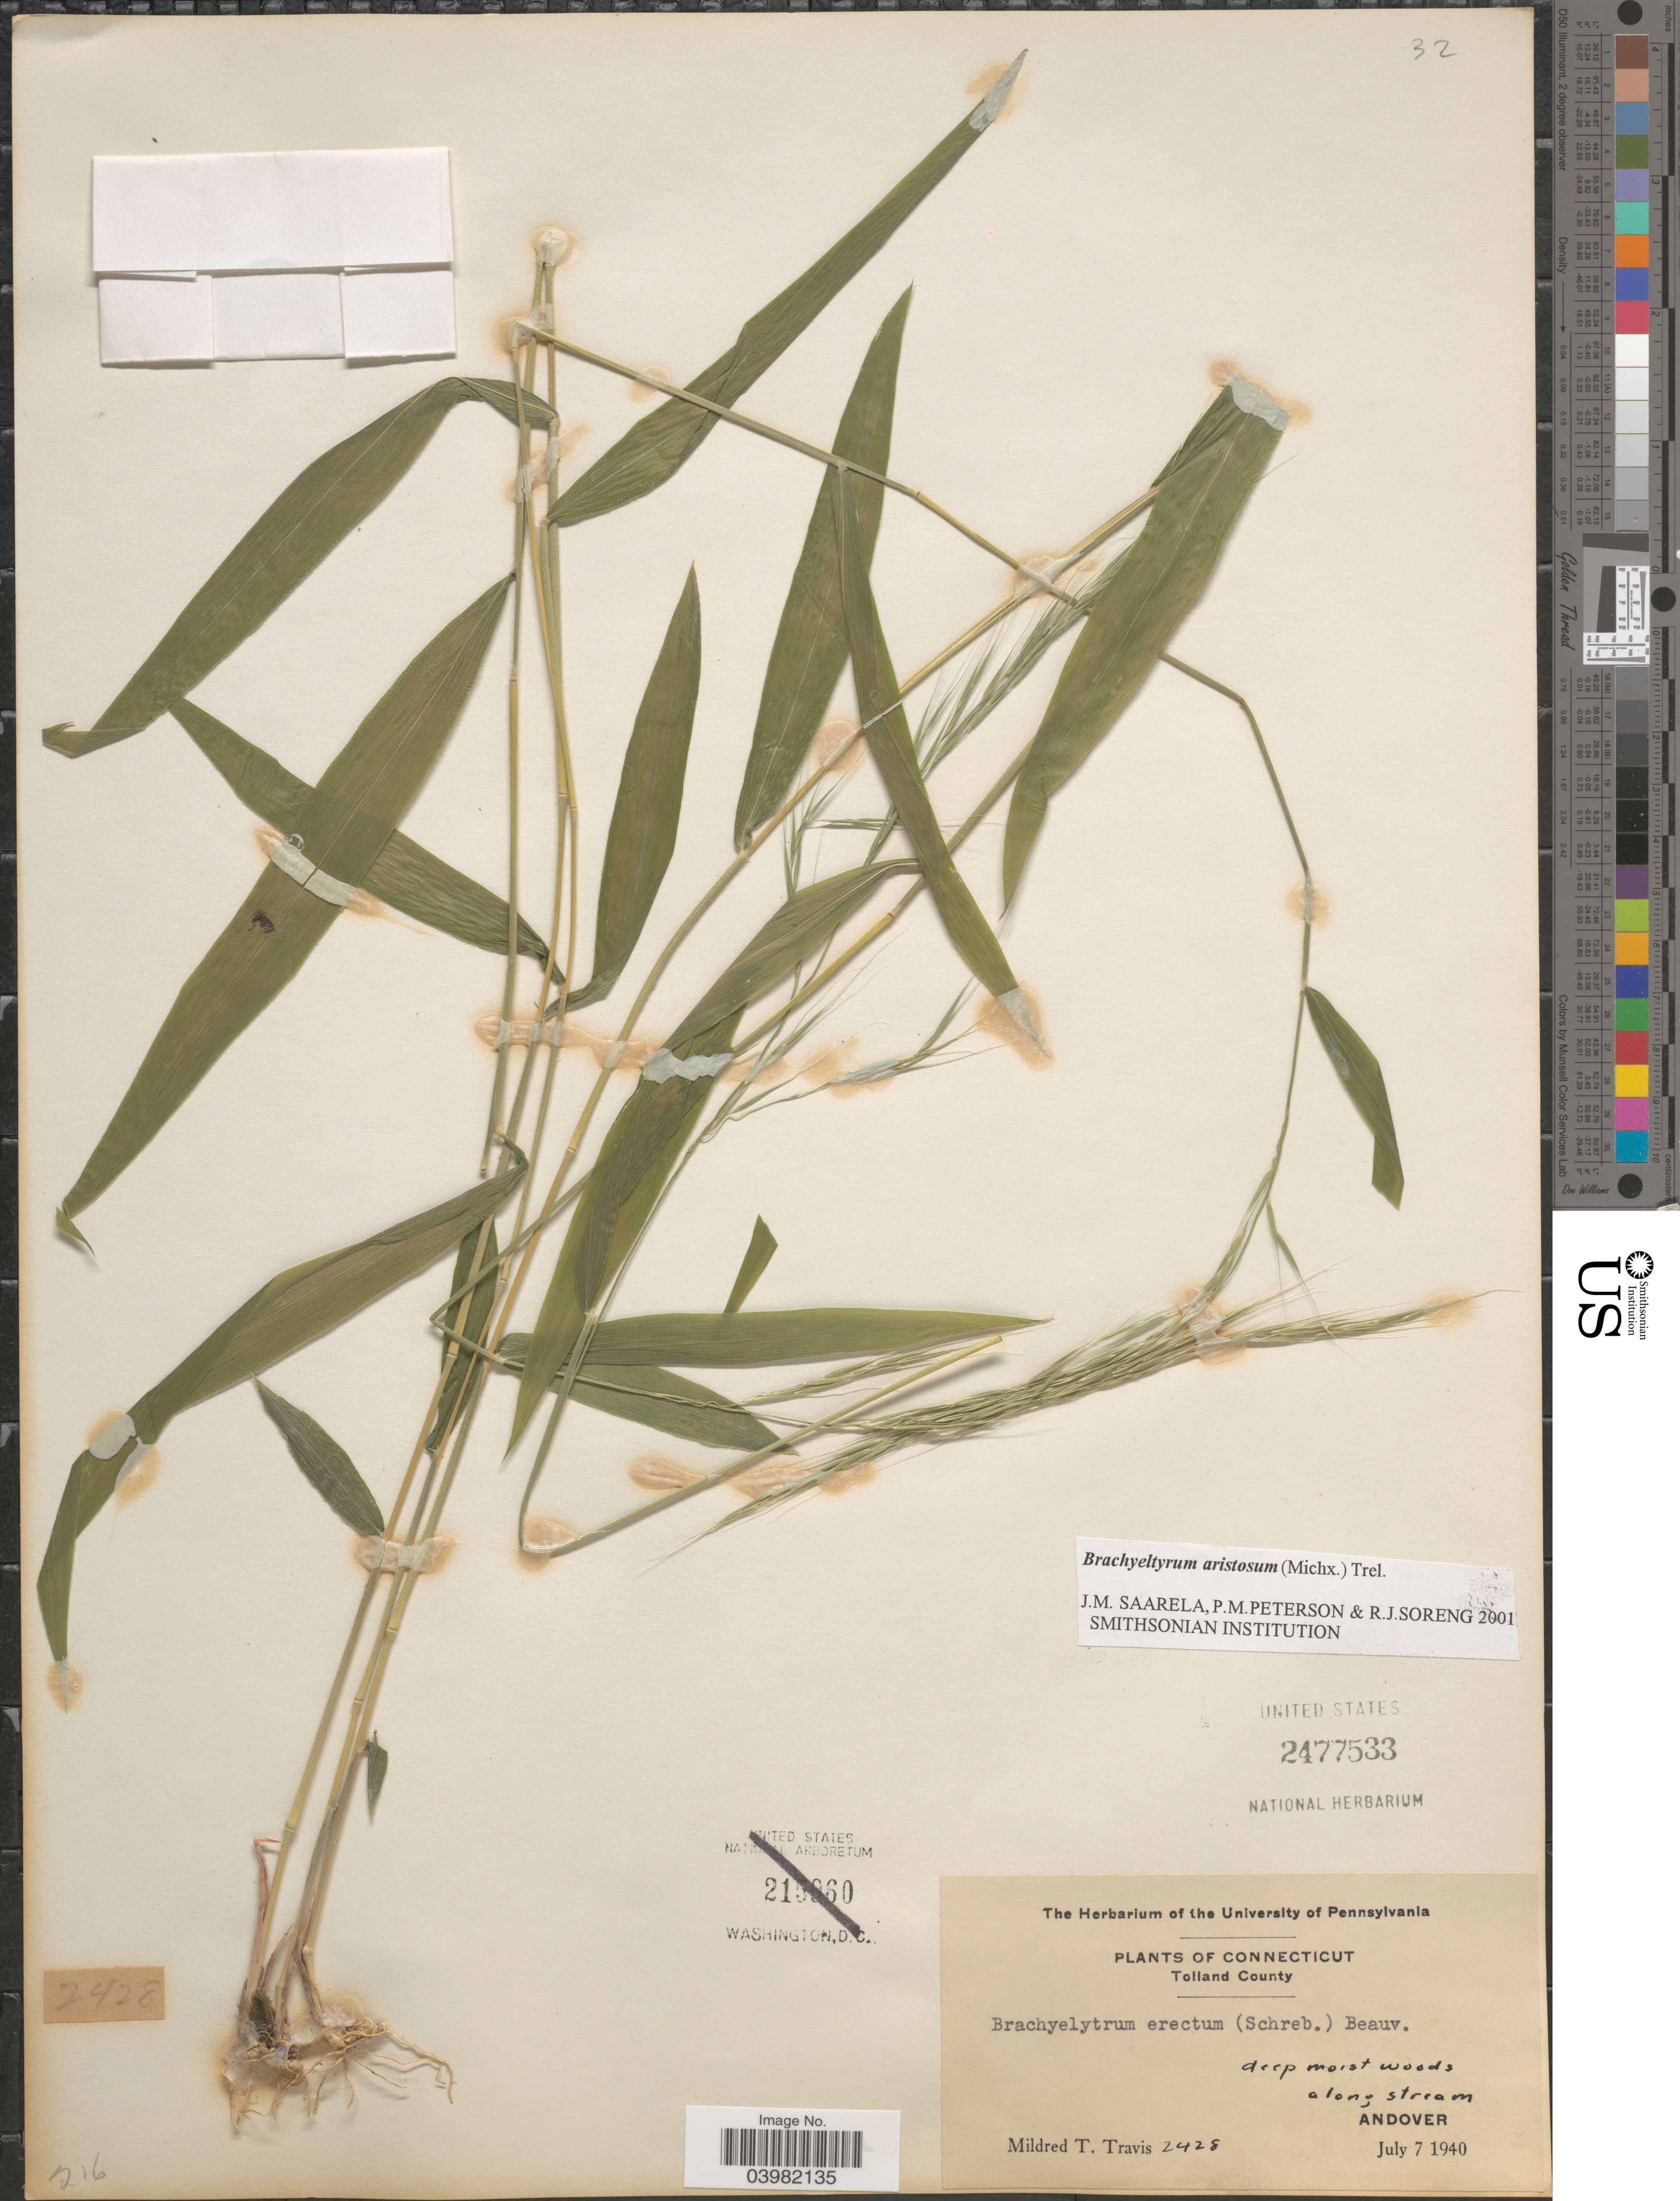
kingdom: Plantae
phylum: Tracheophyta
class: Liliopsida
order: Poales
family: Poaceae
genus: Brachyelytrum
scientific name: Brachyelytrum aristosum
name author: (Michx.) P. Beauv. ex Trel.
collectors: M. Travis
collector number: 2428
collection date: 1940-07-07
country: United States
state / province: Connecticut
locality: Tolland County. Along stream Andover.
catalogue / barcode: US 2477533